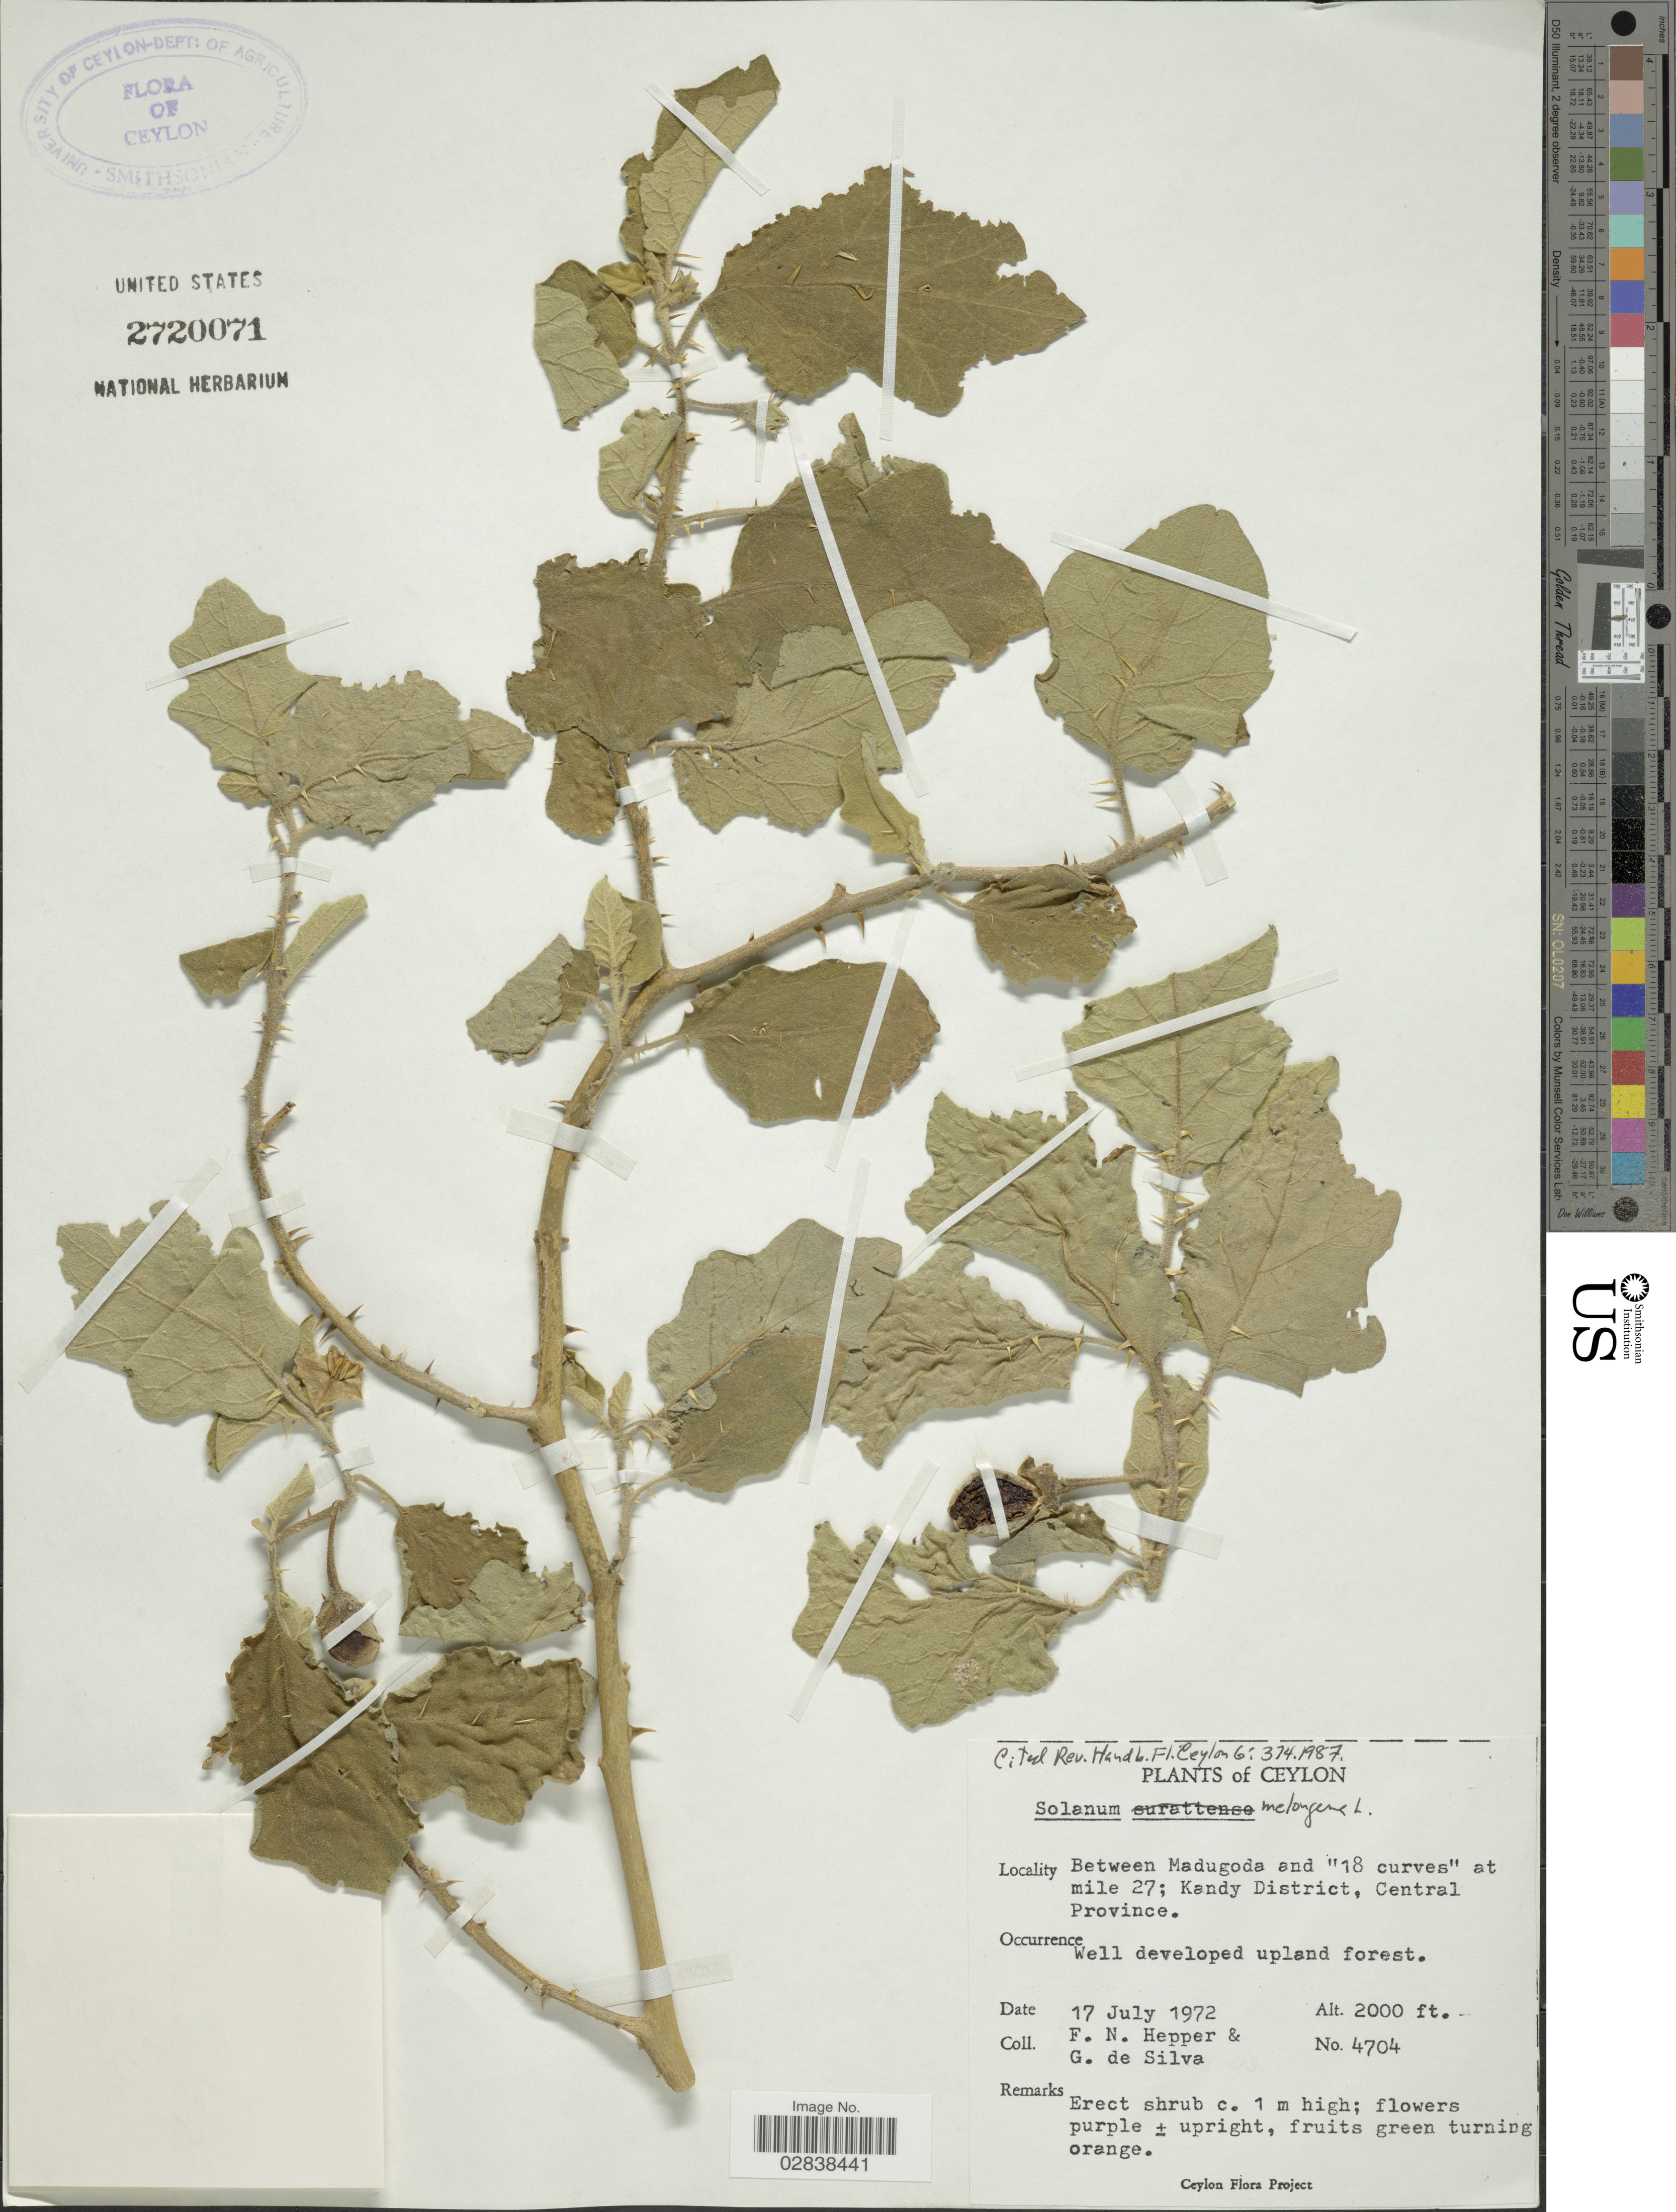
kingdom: Plantae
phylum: Tracheophyta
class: Magnoliopsida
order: Solanales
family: Solanaceae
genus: Solanum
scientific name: Solanum melongena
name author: L.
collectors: F. Hepper & G. De Silva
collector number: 4704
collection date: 1972-07-17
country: Sri Lanka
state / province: Central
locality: Ceylon, Between Madugoda and "18 curves" at mile 27; Kandy District, Central Province.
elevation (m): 610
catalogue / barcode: US 2720071